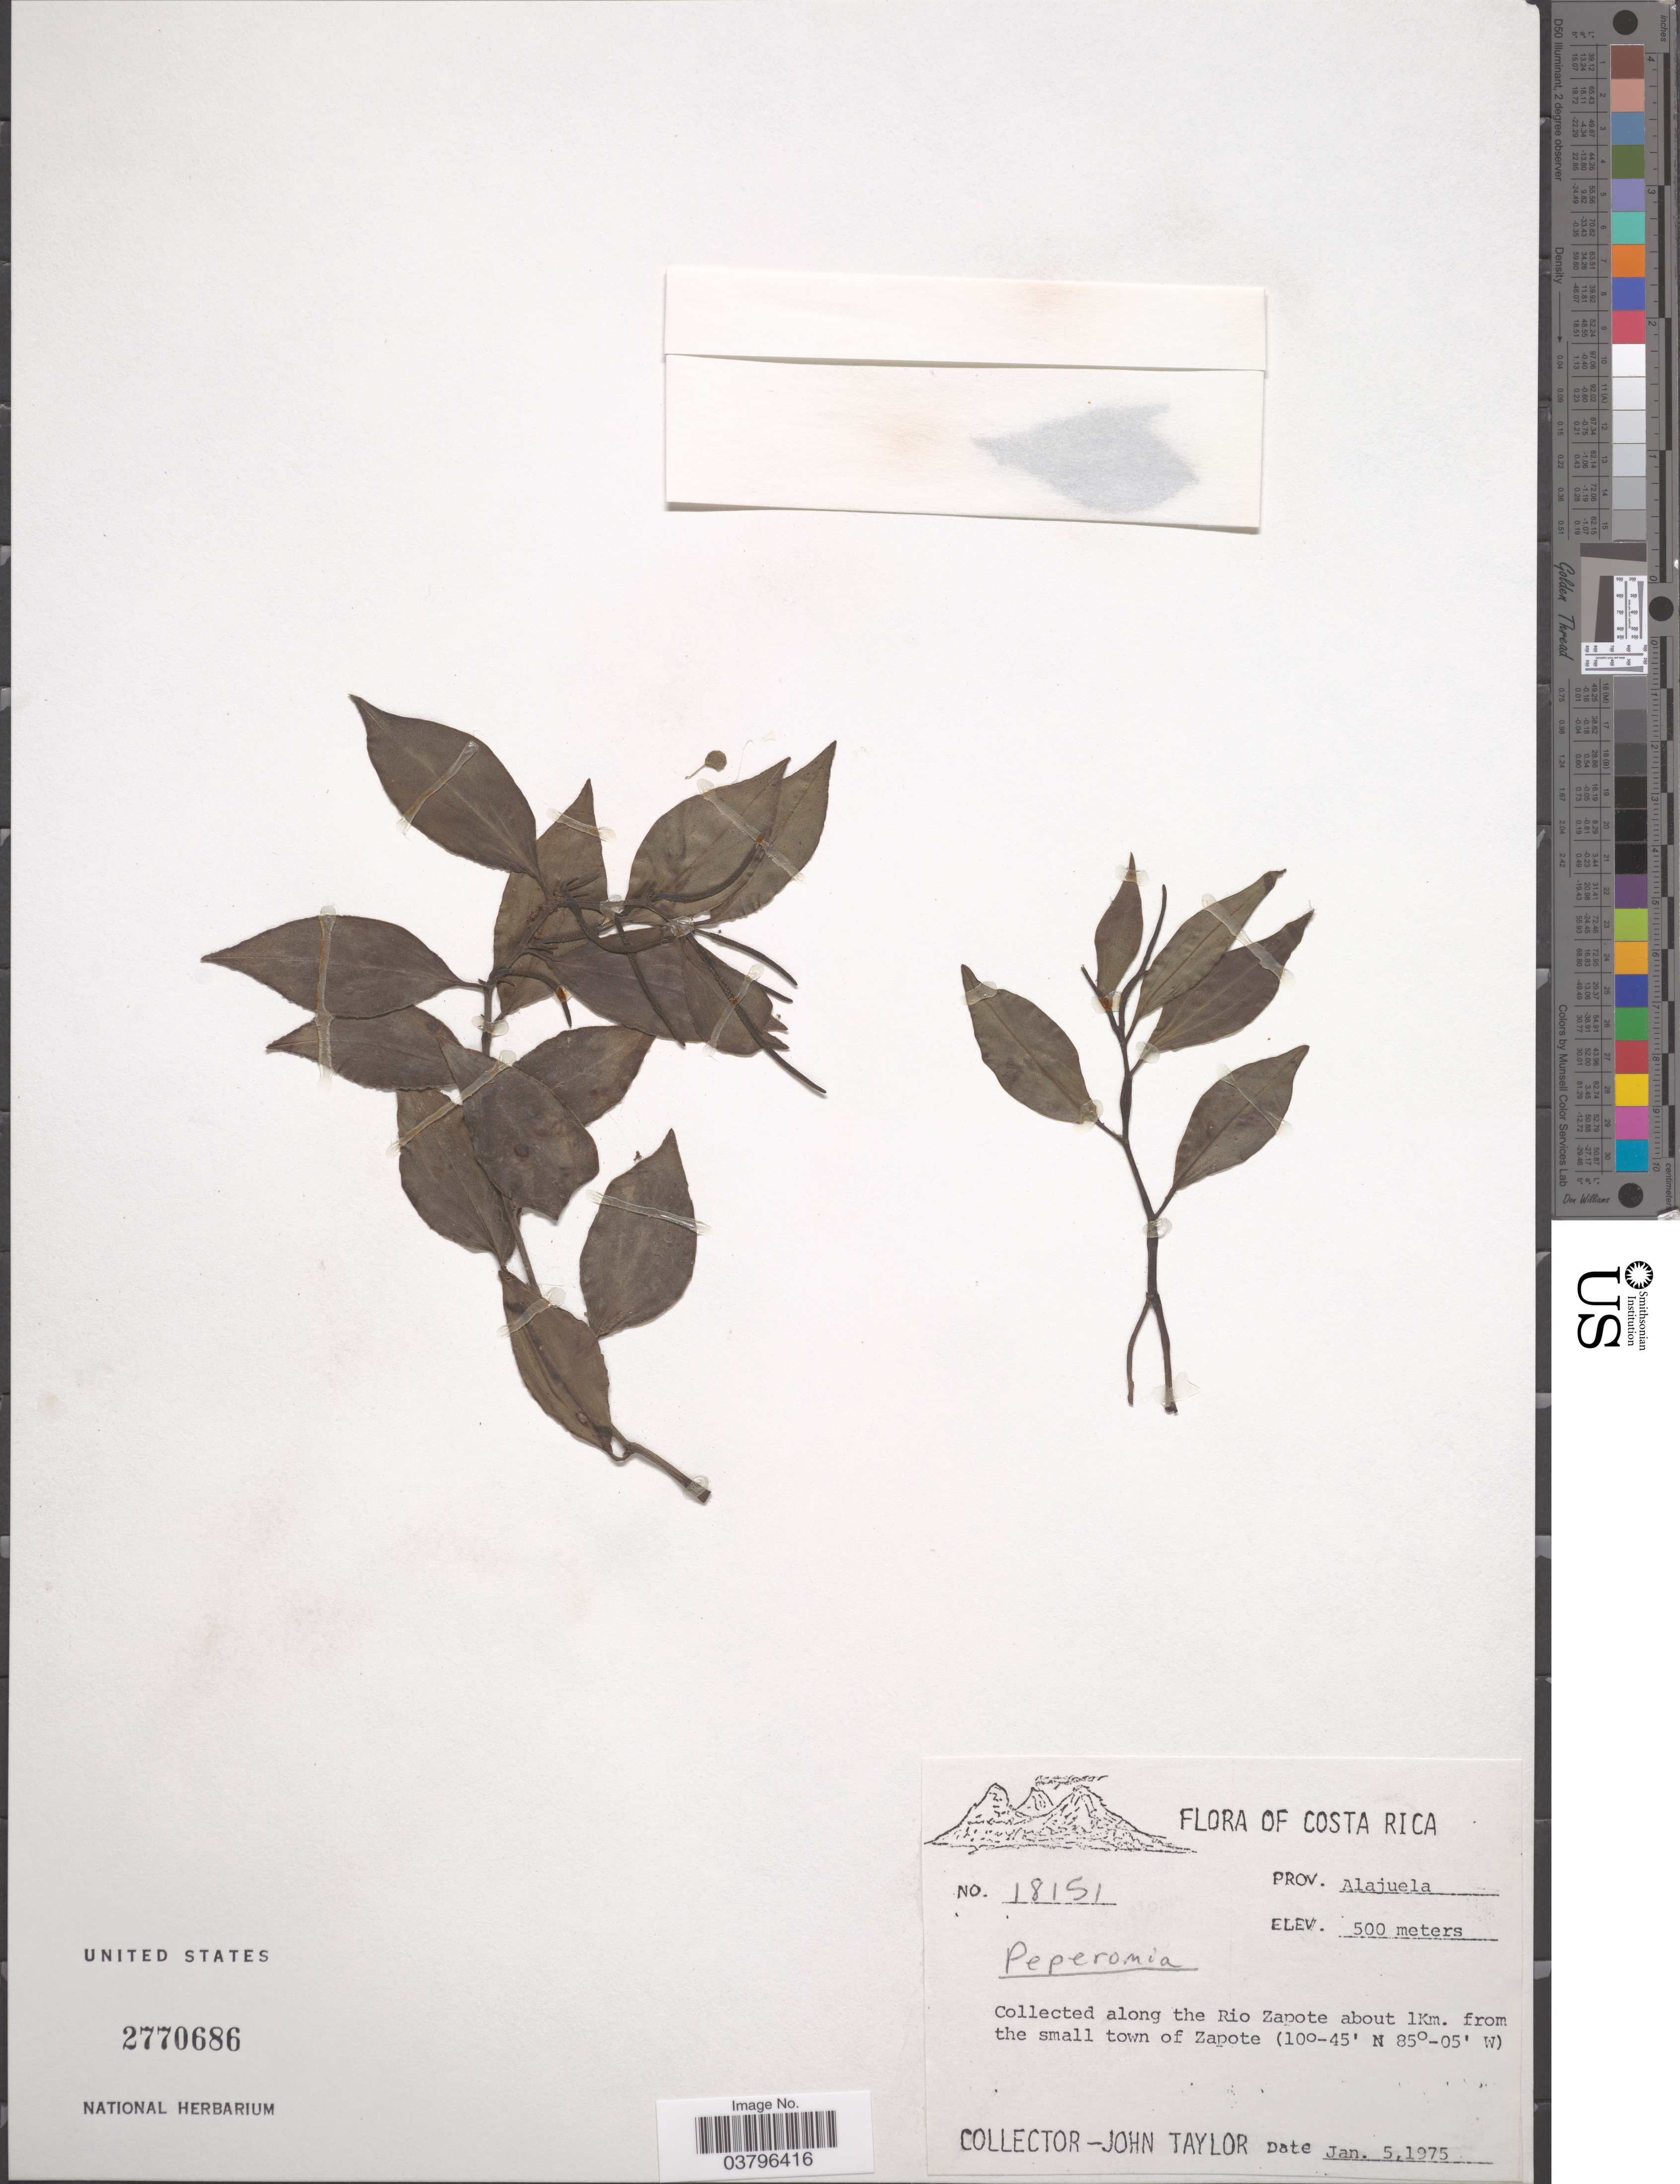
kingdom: Plantae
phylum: Tracheophyta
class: Magnoliopsida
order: Piperales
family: Piperaceae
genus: Peperomia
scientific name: Peperomia glabella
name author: (Sw.) A. Dietr.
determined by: Jiménez, José Estaban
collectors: J. Taylor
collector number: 18151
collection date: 1975-01-05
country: Costa Rica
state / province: Alajuela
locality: Along the Rio Zapote about 1Km. from the small town of Zapote.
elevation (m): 500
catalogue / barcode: US 2770686